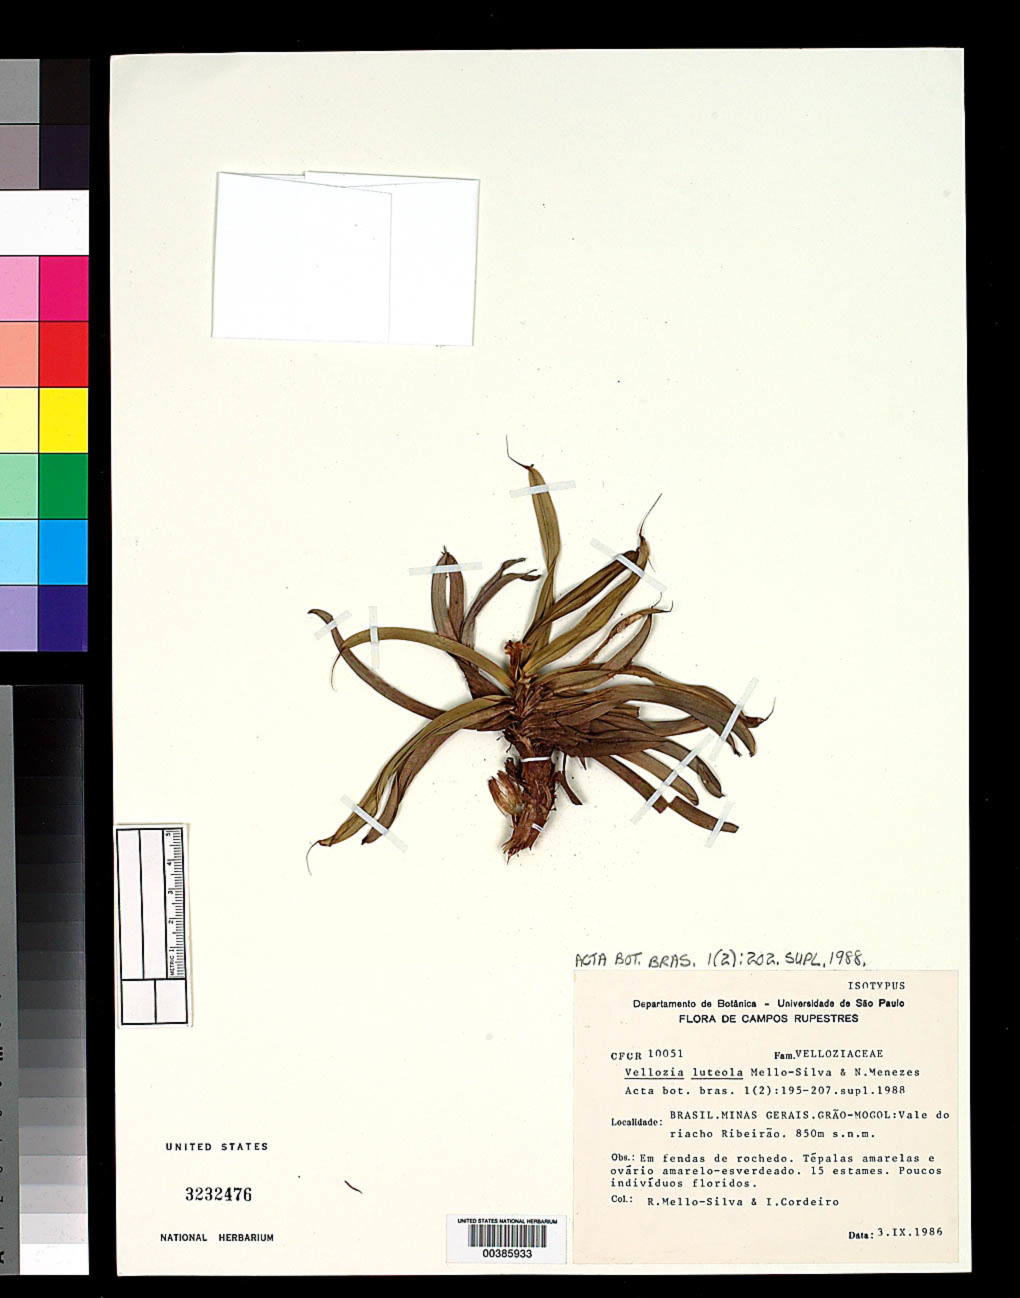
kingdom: Plantae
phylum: Tracheophyta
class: Liliopsida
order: Pandanales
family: Velloziaceae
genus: Vellozia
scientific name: Vellozia luteola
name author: Mello-Silva & N.L. Menezes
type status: Isotype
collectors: R. Mello-Silva & I. Cordeiro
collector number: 10051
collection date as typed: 03 Sep 1986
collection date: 1986-09-03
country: Brazil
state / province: Minas Gerais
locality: Grao-Mogol, vale do Riacho Ribeirao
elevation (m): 850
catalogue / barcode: US 3232476